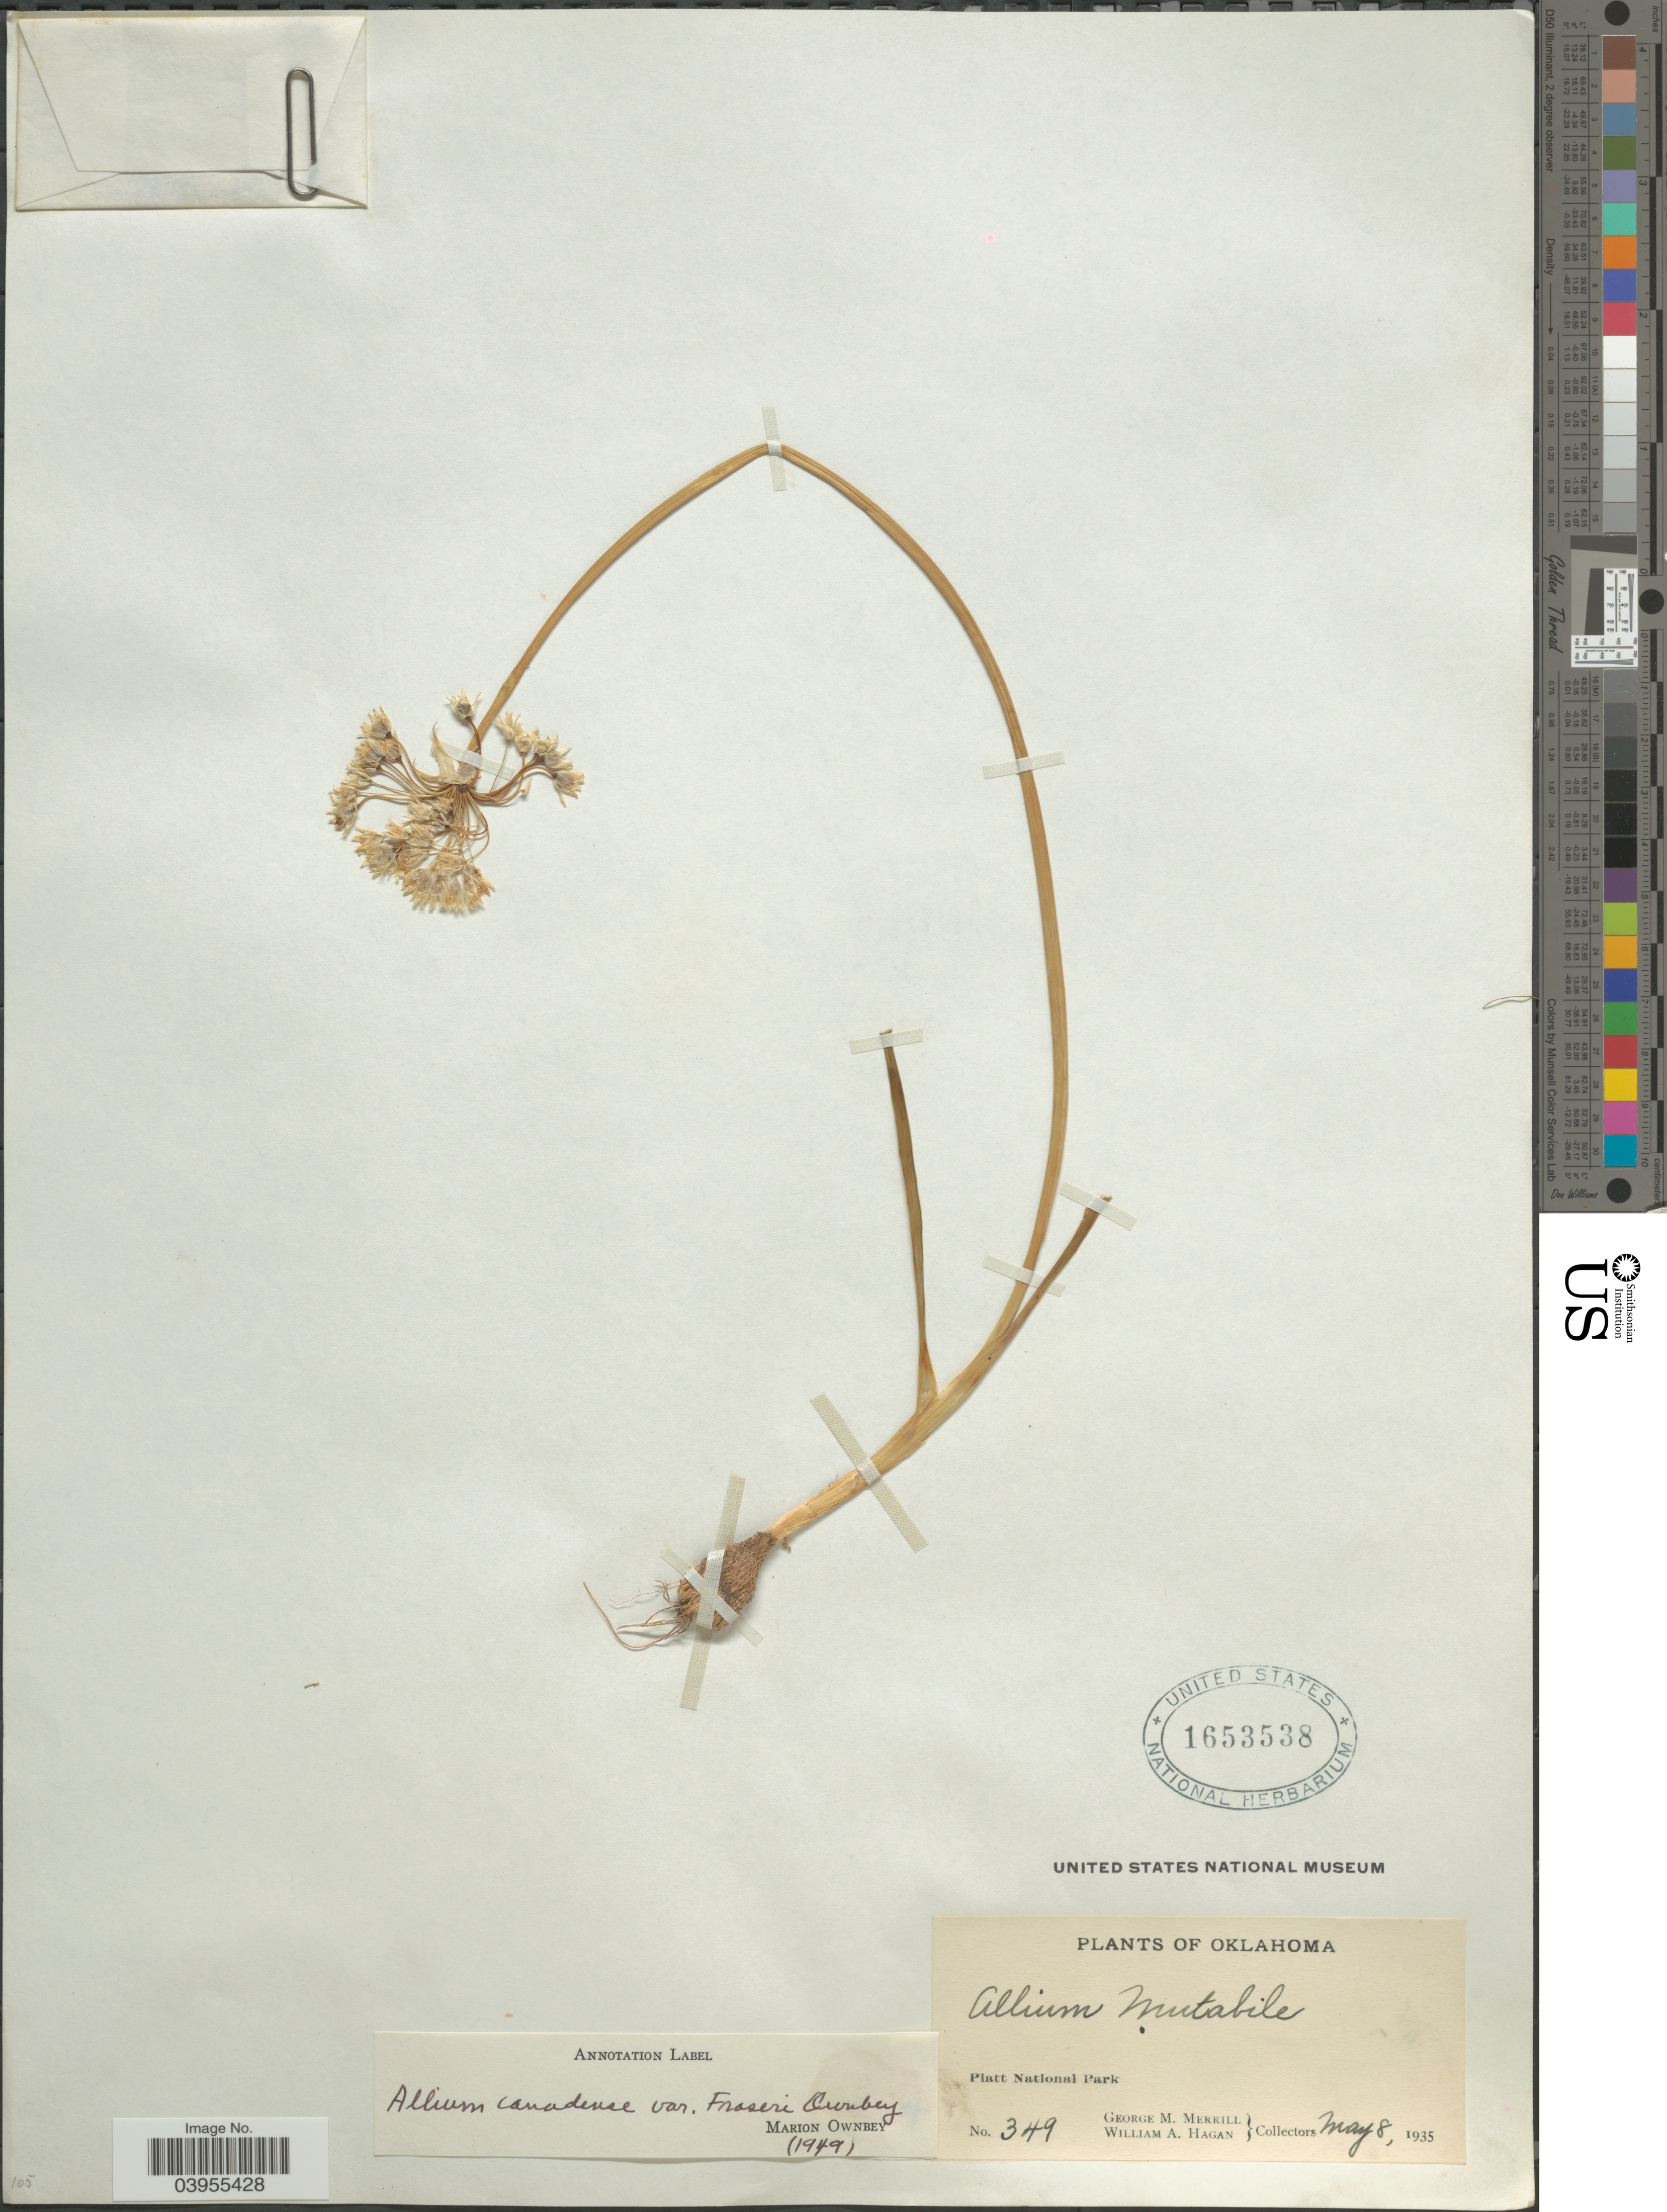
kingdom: Plantae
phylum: Tracheophyta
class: Liliopsida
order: Asparagales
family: Amaryllidaceae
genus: Allium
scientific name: Allium canadense var. fraseri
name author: Ownbey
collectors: G. M. Merrill & W. Hagan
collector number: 349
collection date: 1935-05-08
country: United States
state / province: Oklahoma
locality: Platt National Park.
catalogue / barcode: US 1653538